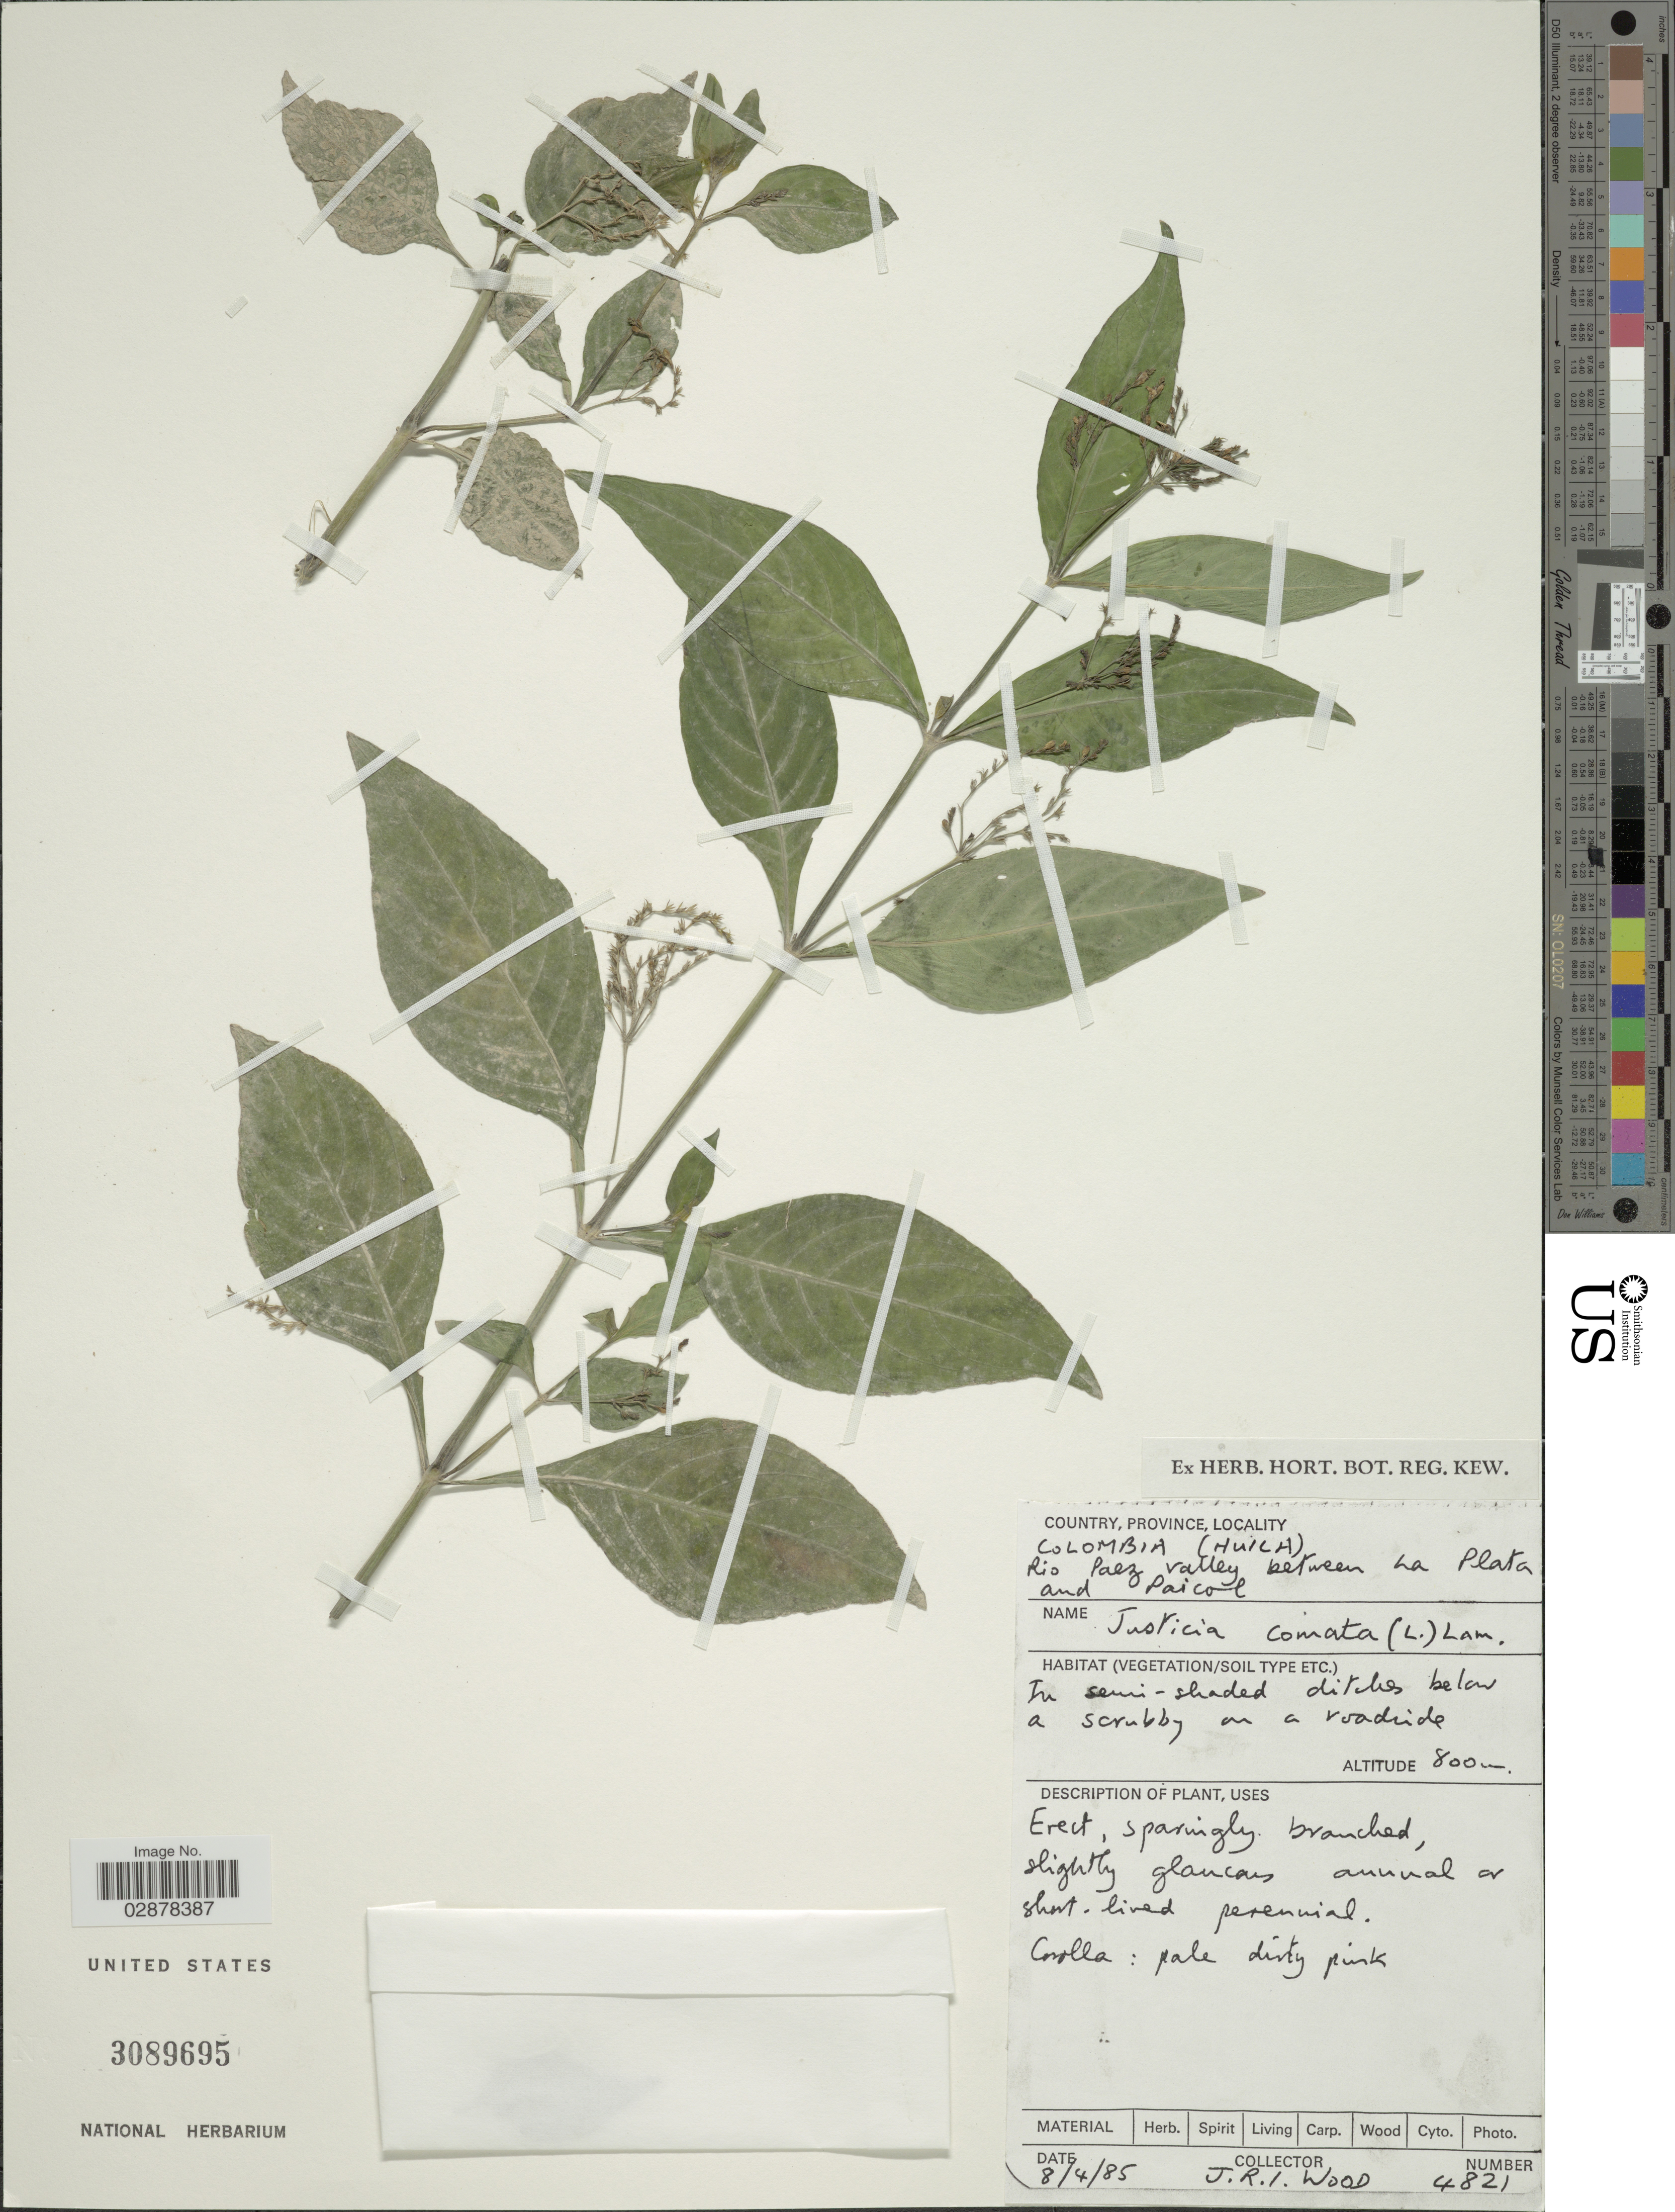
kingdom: Plantae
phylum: Tracheophyta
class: Magnoliopsida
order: Lamiales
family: Acanthaceae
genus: Justicia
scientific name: Justicia comata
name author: (L.) Lam.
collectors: J. R. I. Wood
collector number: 4821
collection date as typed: Transcribed d/m/y: 8/4/85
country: Colombia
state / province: Huila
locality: Rio Paez Valley between La Plata and Paicol.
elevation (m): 800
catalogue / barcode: US 3089695